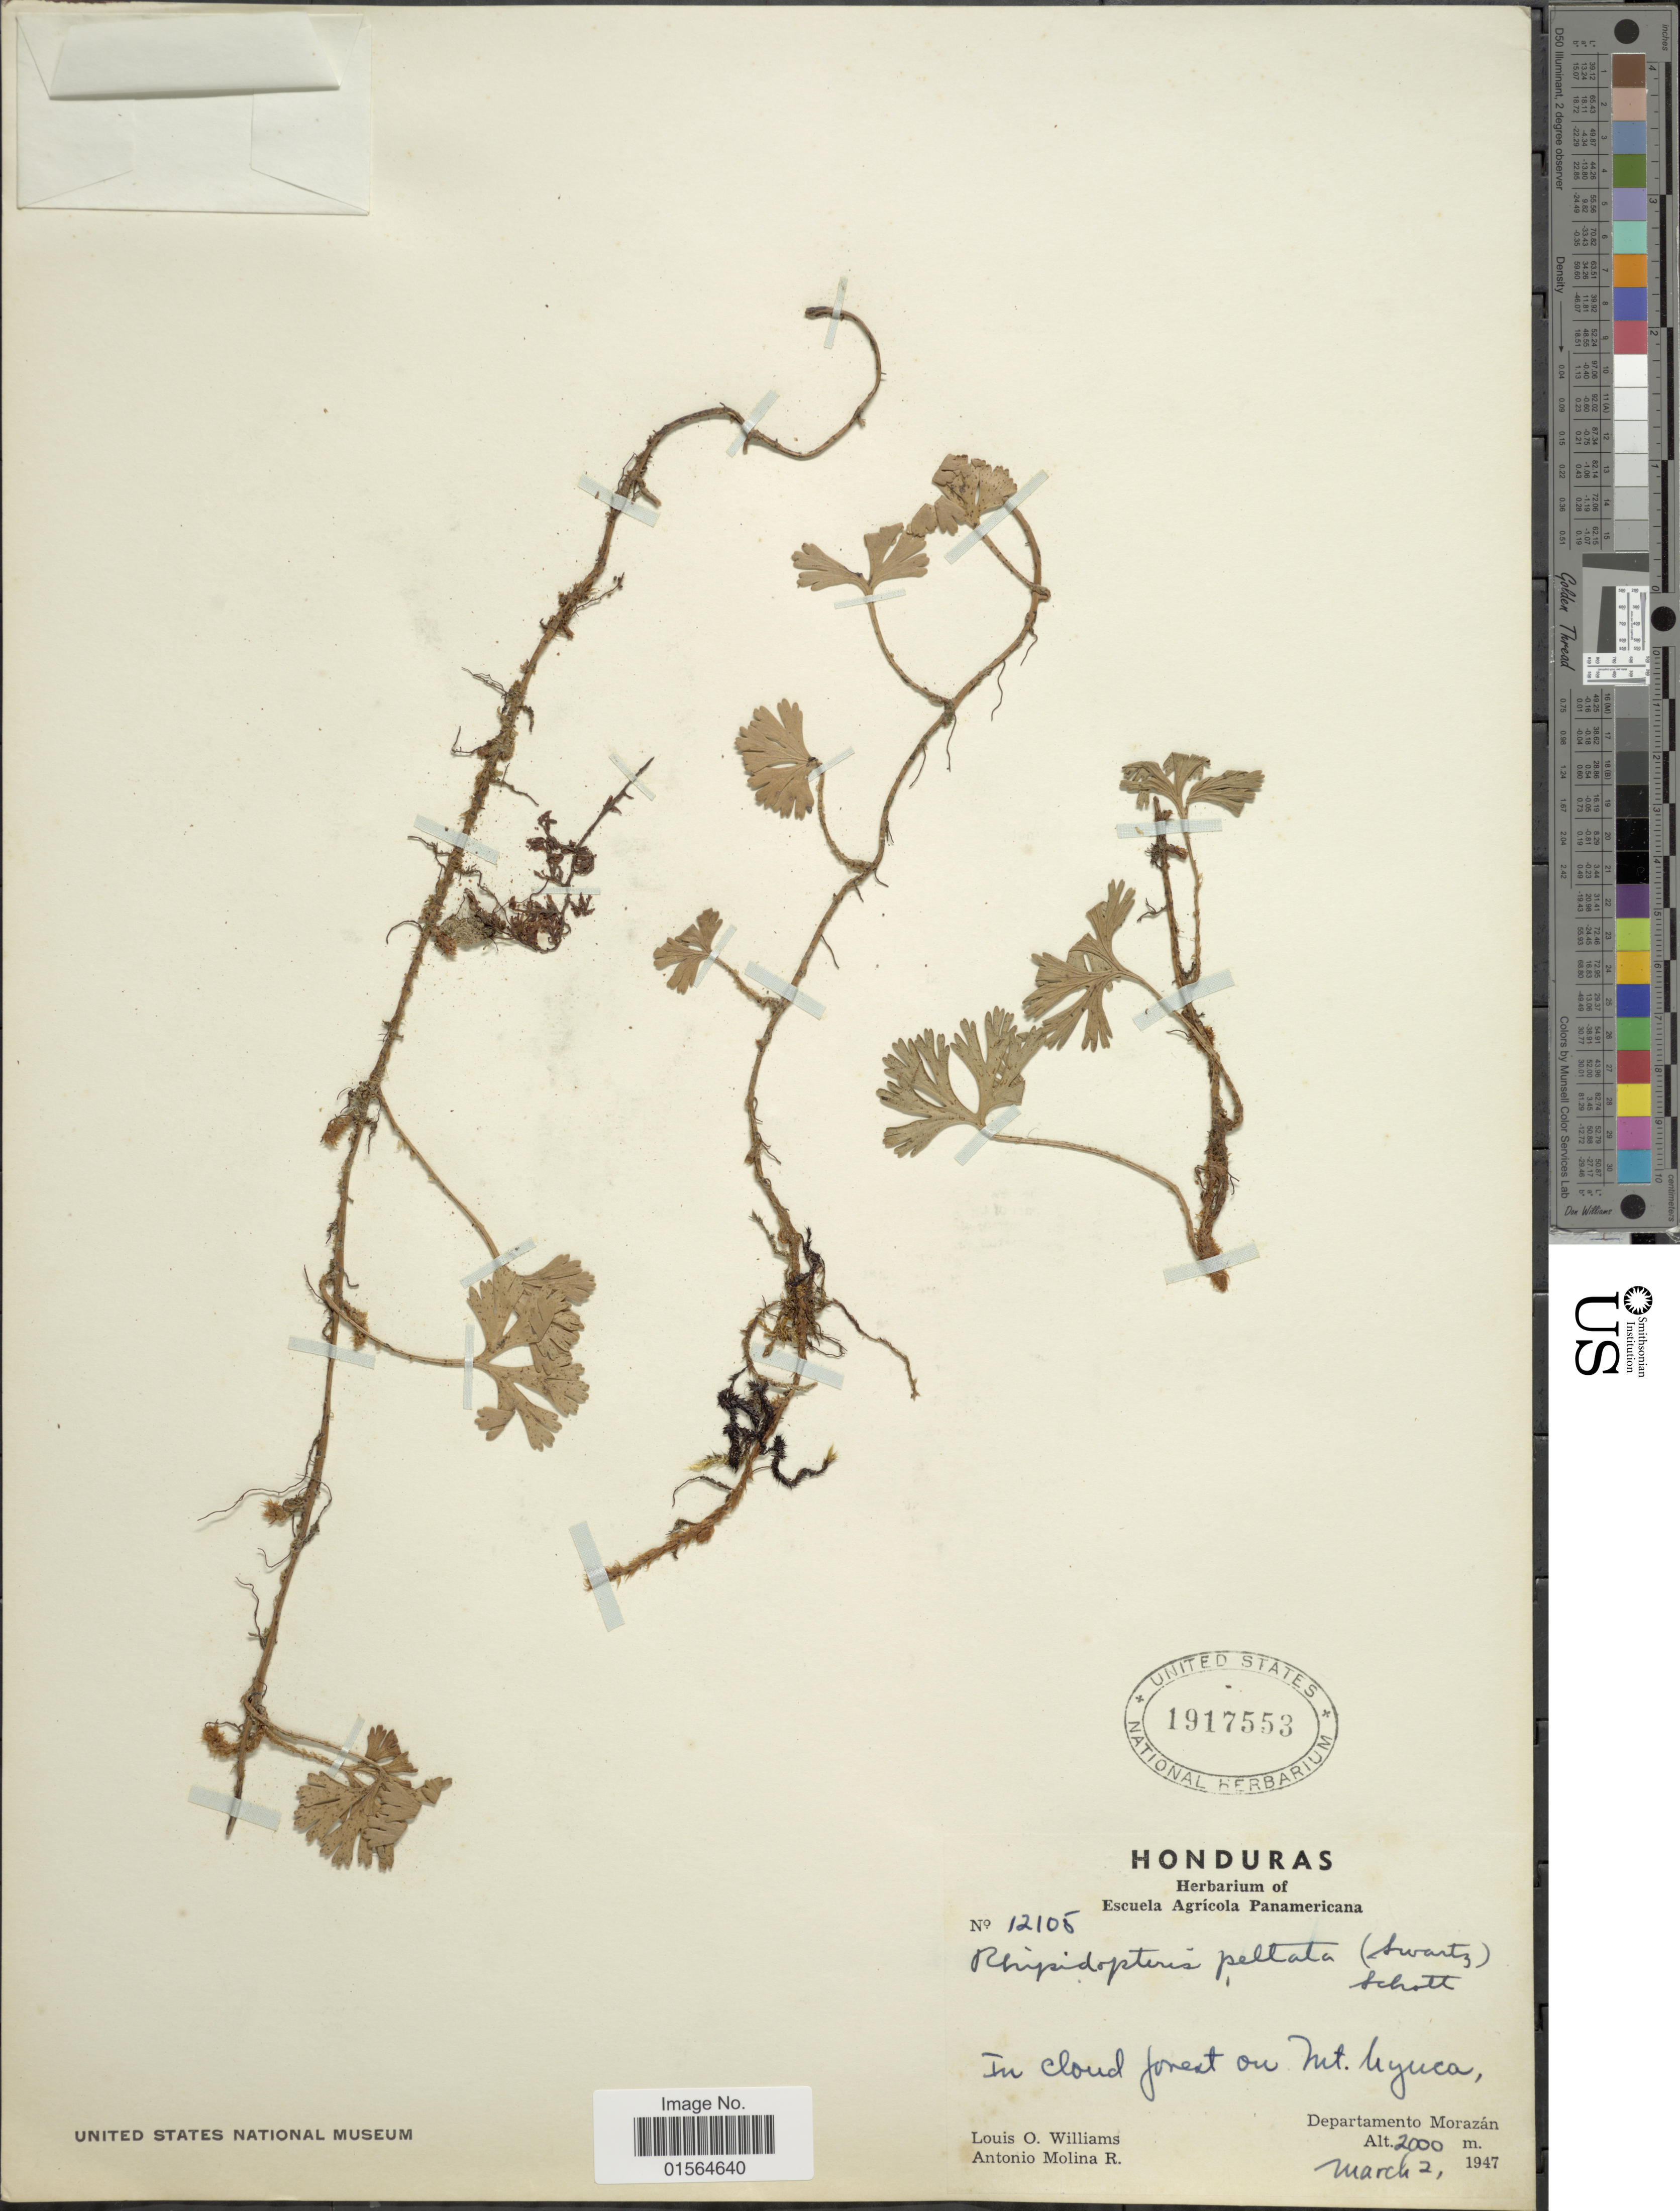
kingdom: Plantae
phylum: Tracheophyta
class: Polypodiopsida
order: Polypodiales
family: Dryopteridaceae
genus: Elaphoglossum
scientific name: Elaphoglossum peltatum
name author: (Sw.) Urb.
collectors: L. O. Williams & A. Molina R.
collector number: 12105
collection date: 1947-03-02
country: Honduras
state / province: Fco. Morazán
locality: In cloud forest on Mt. Legua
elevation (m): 2000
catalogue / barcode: US 1917553